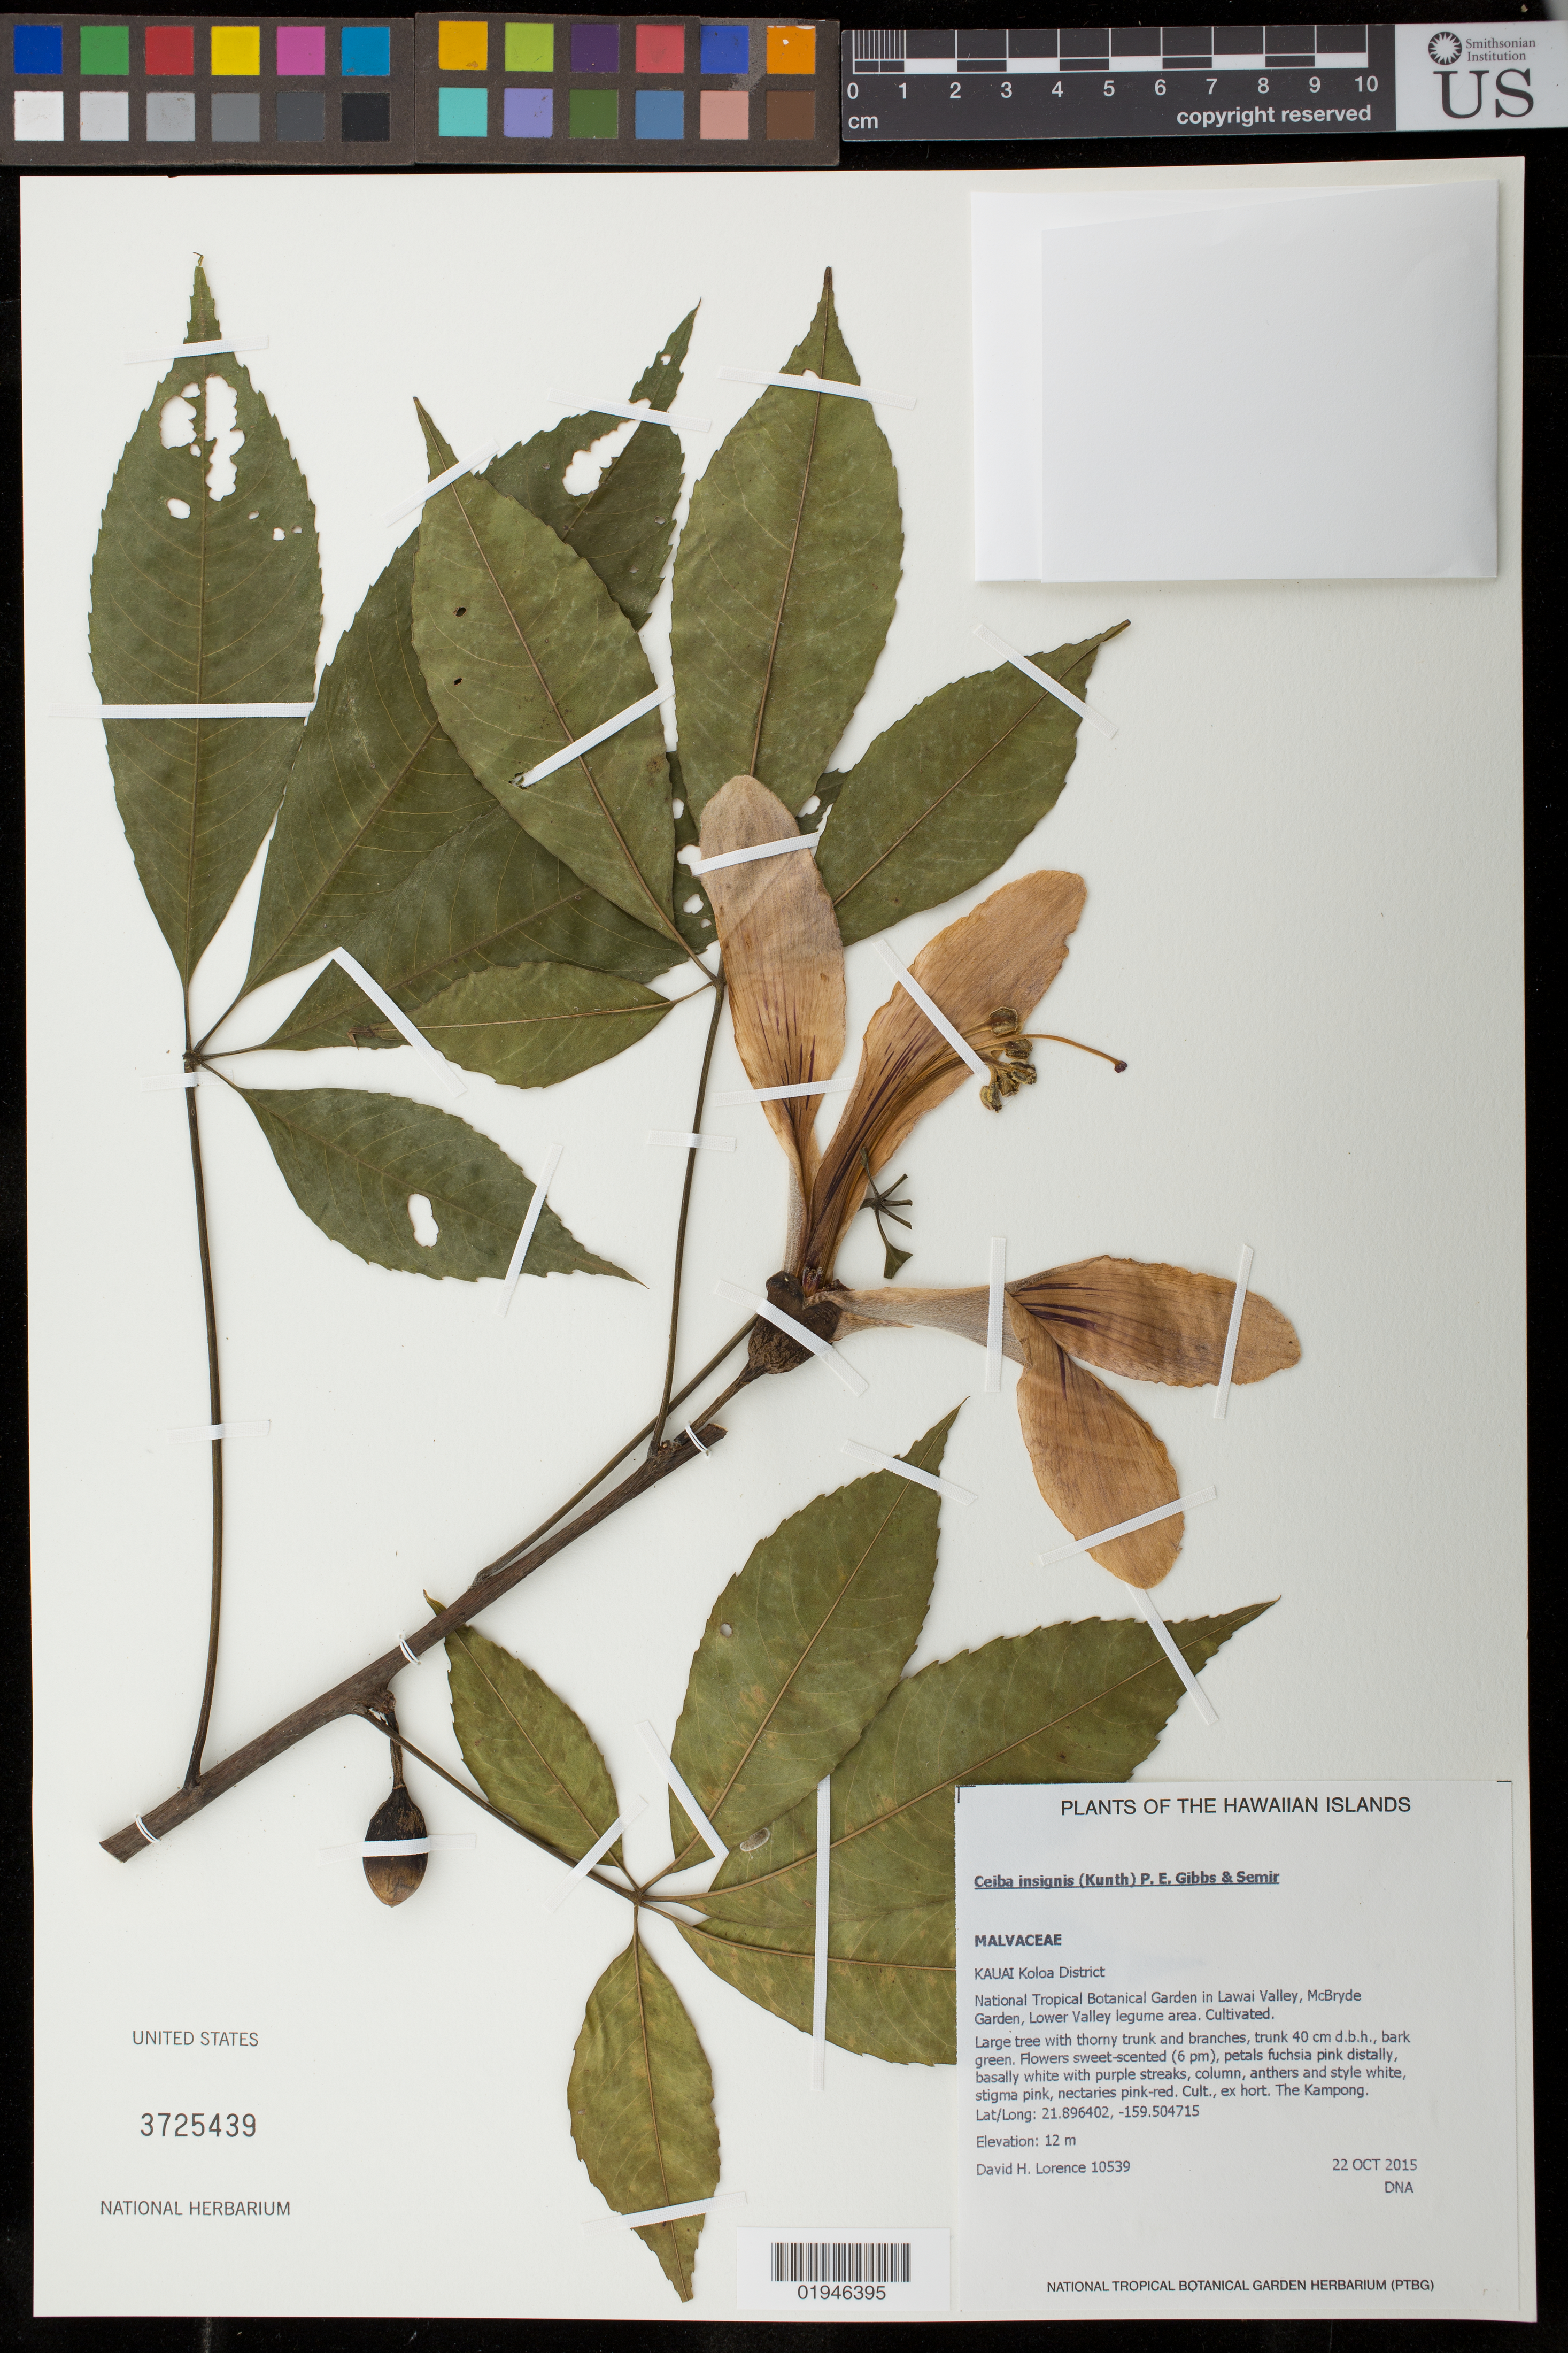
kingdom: Plantae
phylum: Tracheophyta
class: Magnoliopsida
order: Malvales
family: Malvaceae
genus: Ceiba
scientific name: Ceiba insignis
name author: (Kunth) P.E. Gibbs & Semir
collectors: D. Lorence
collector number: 10539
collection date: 2015-10-22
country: United States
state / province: Hawaii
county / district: Kauai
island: Kaua'i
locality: Koloa District, National Tropical Botanical Garden in Lawai Valley, McBryde Garden, Lower Velley legume area.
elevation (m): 12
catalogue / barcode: US 3725439